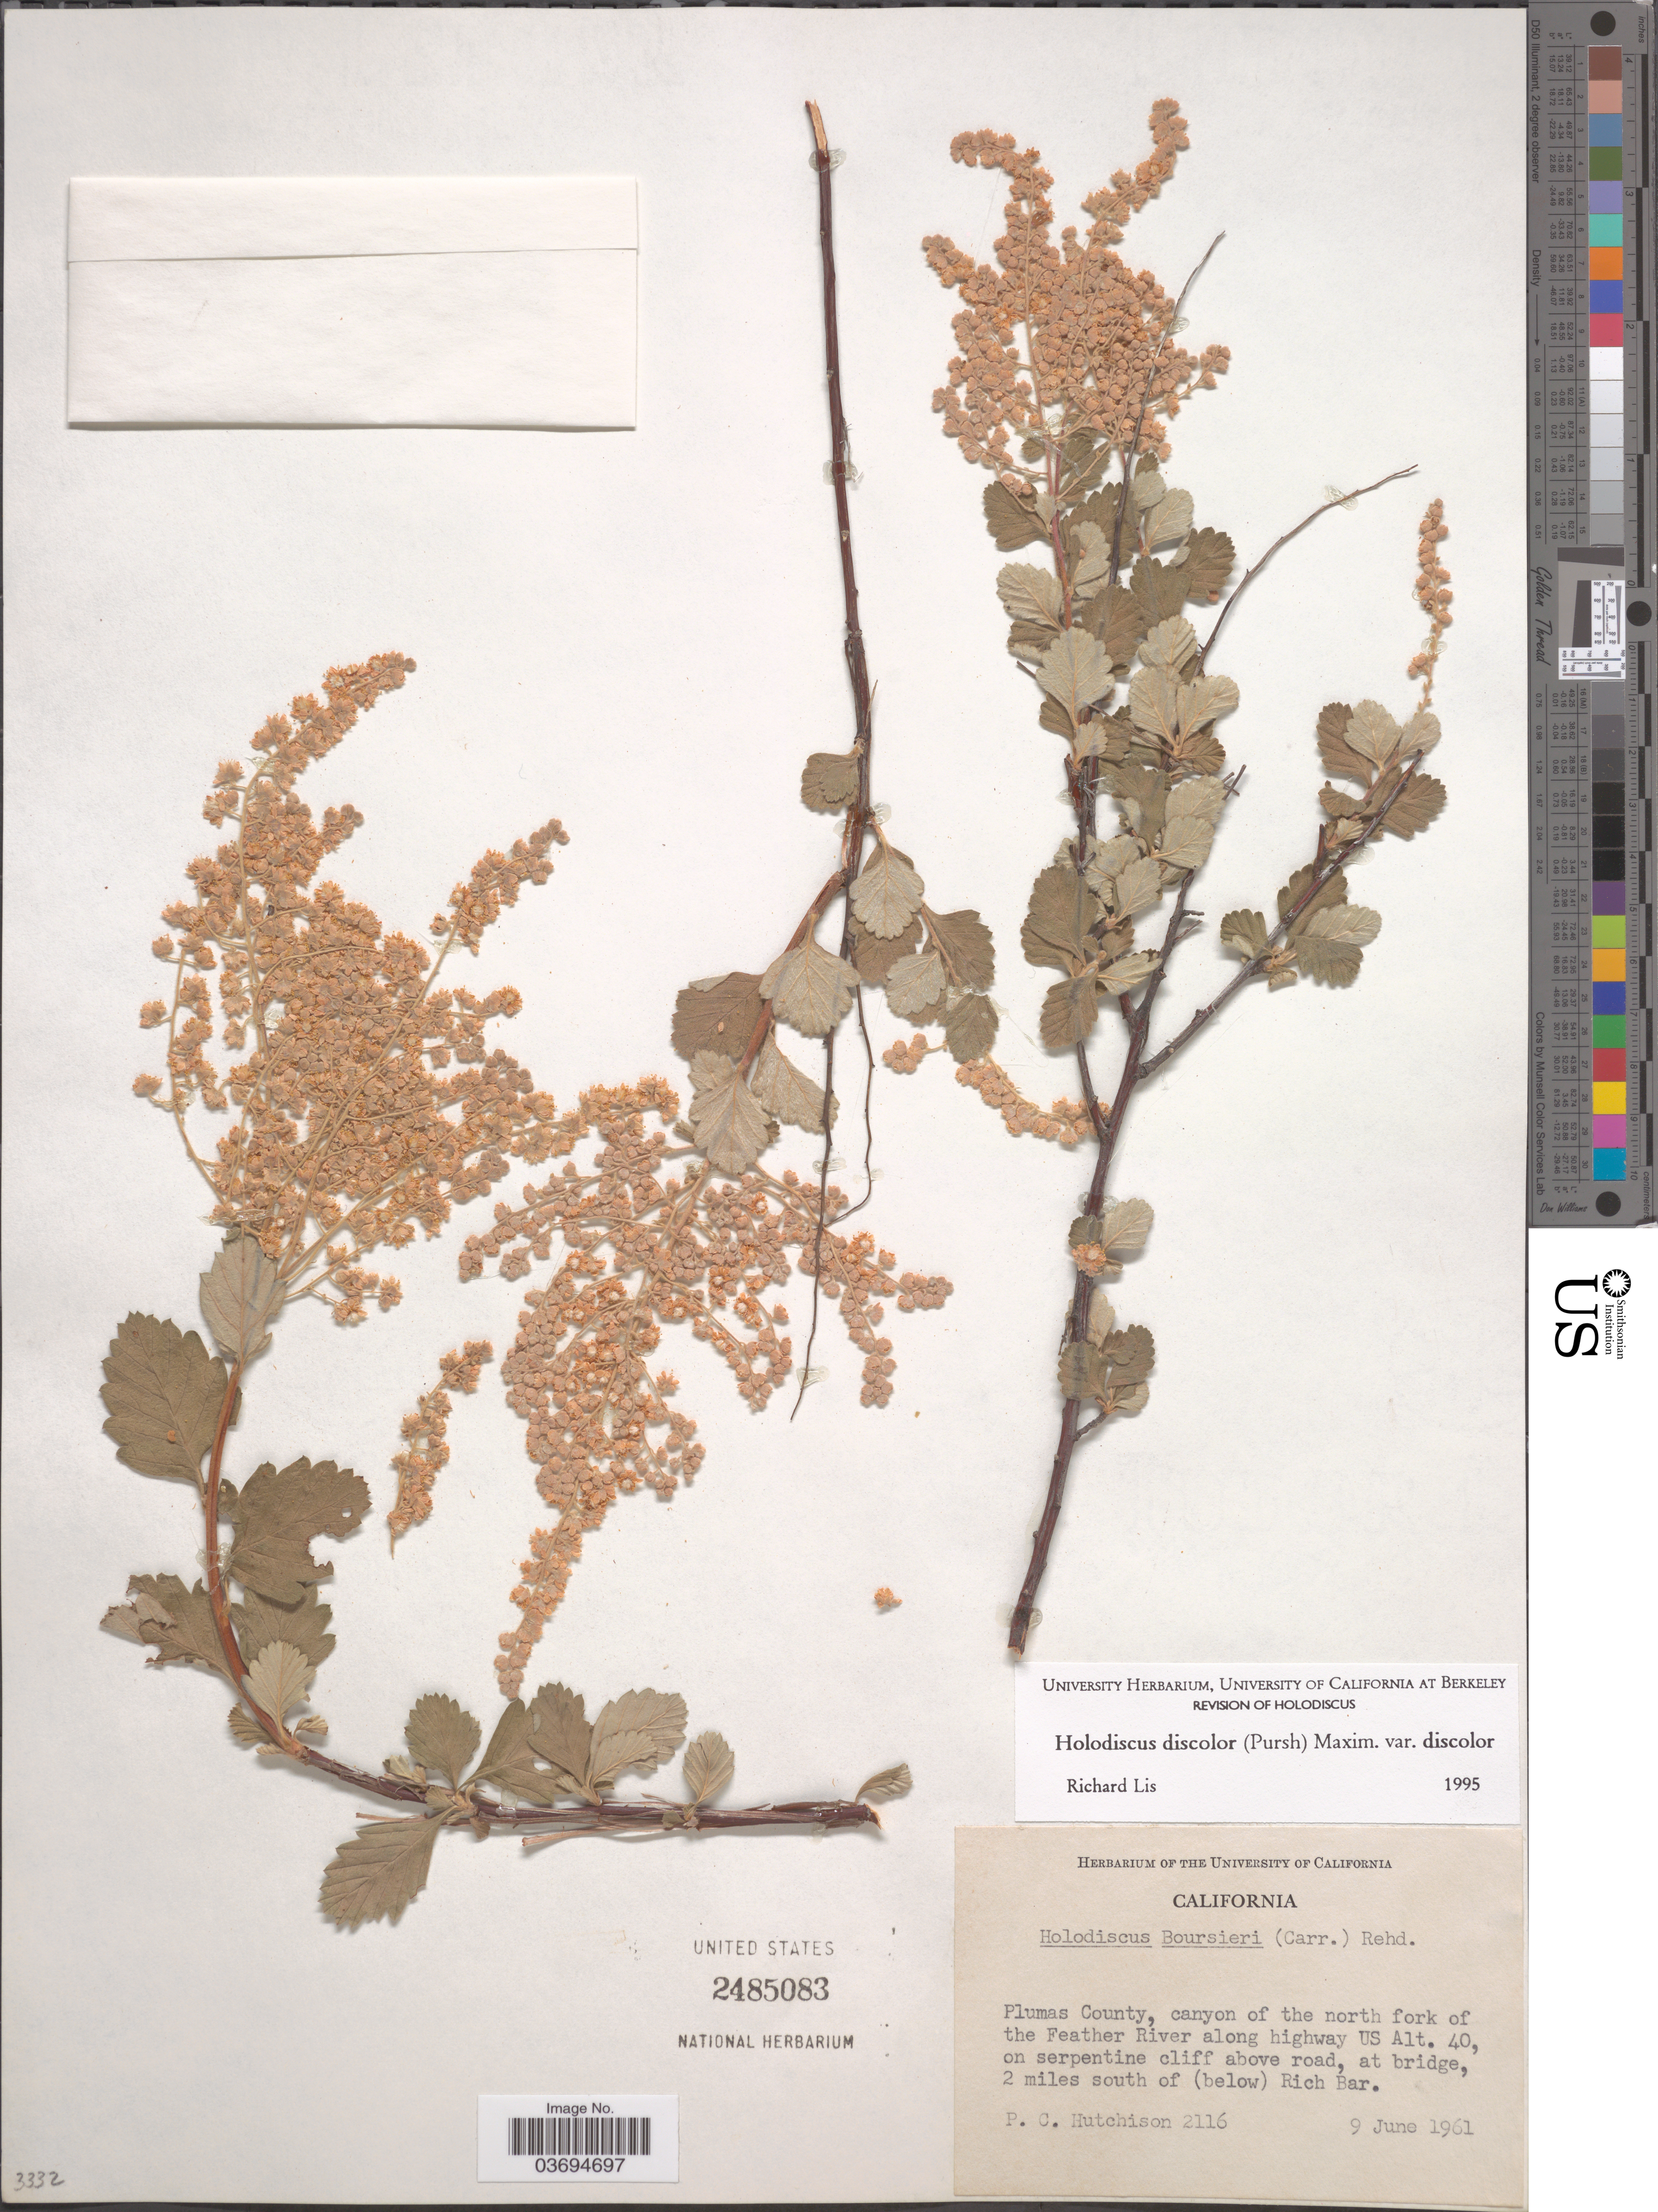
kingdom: Plantae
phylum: Tracheophyta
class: Magnoliopsida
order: Rosales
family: Rosaceae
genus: Holodiscus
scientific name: Holodiscus discolor var. discolor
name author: (Pursh) Maxim.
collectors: P. C. Hutchison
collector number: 2116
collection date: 1961-06-09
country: United States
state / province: California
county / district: Plumas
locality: Plumas County, canyon of the north fork of the Feather River along highway US. On serpentine cliff above road, at bridge, 2 miles south of (below) Rich Bar.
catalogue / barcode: US 2485083